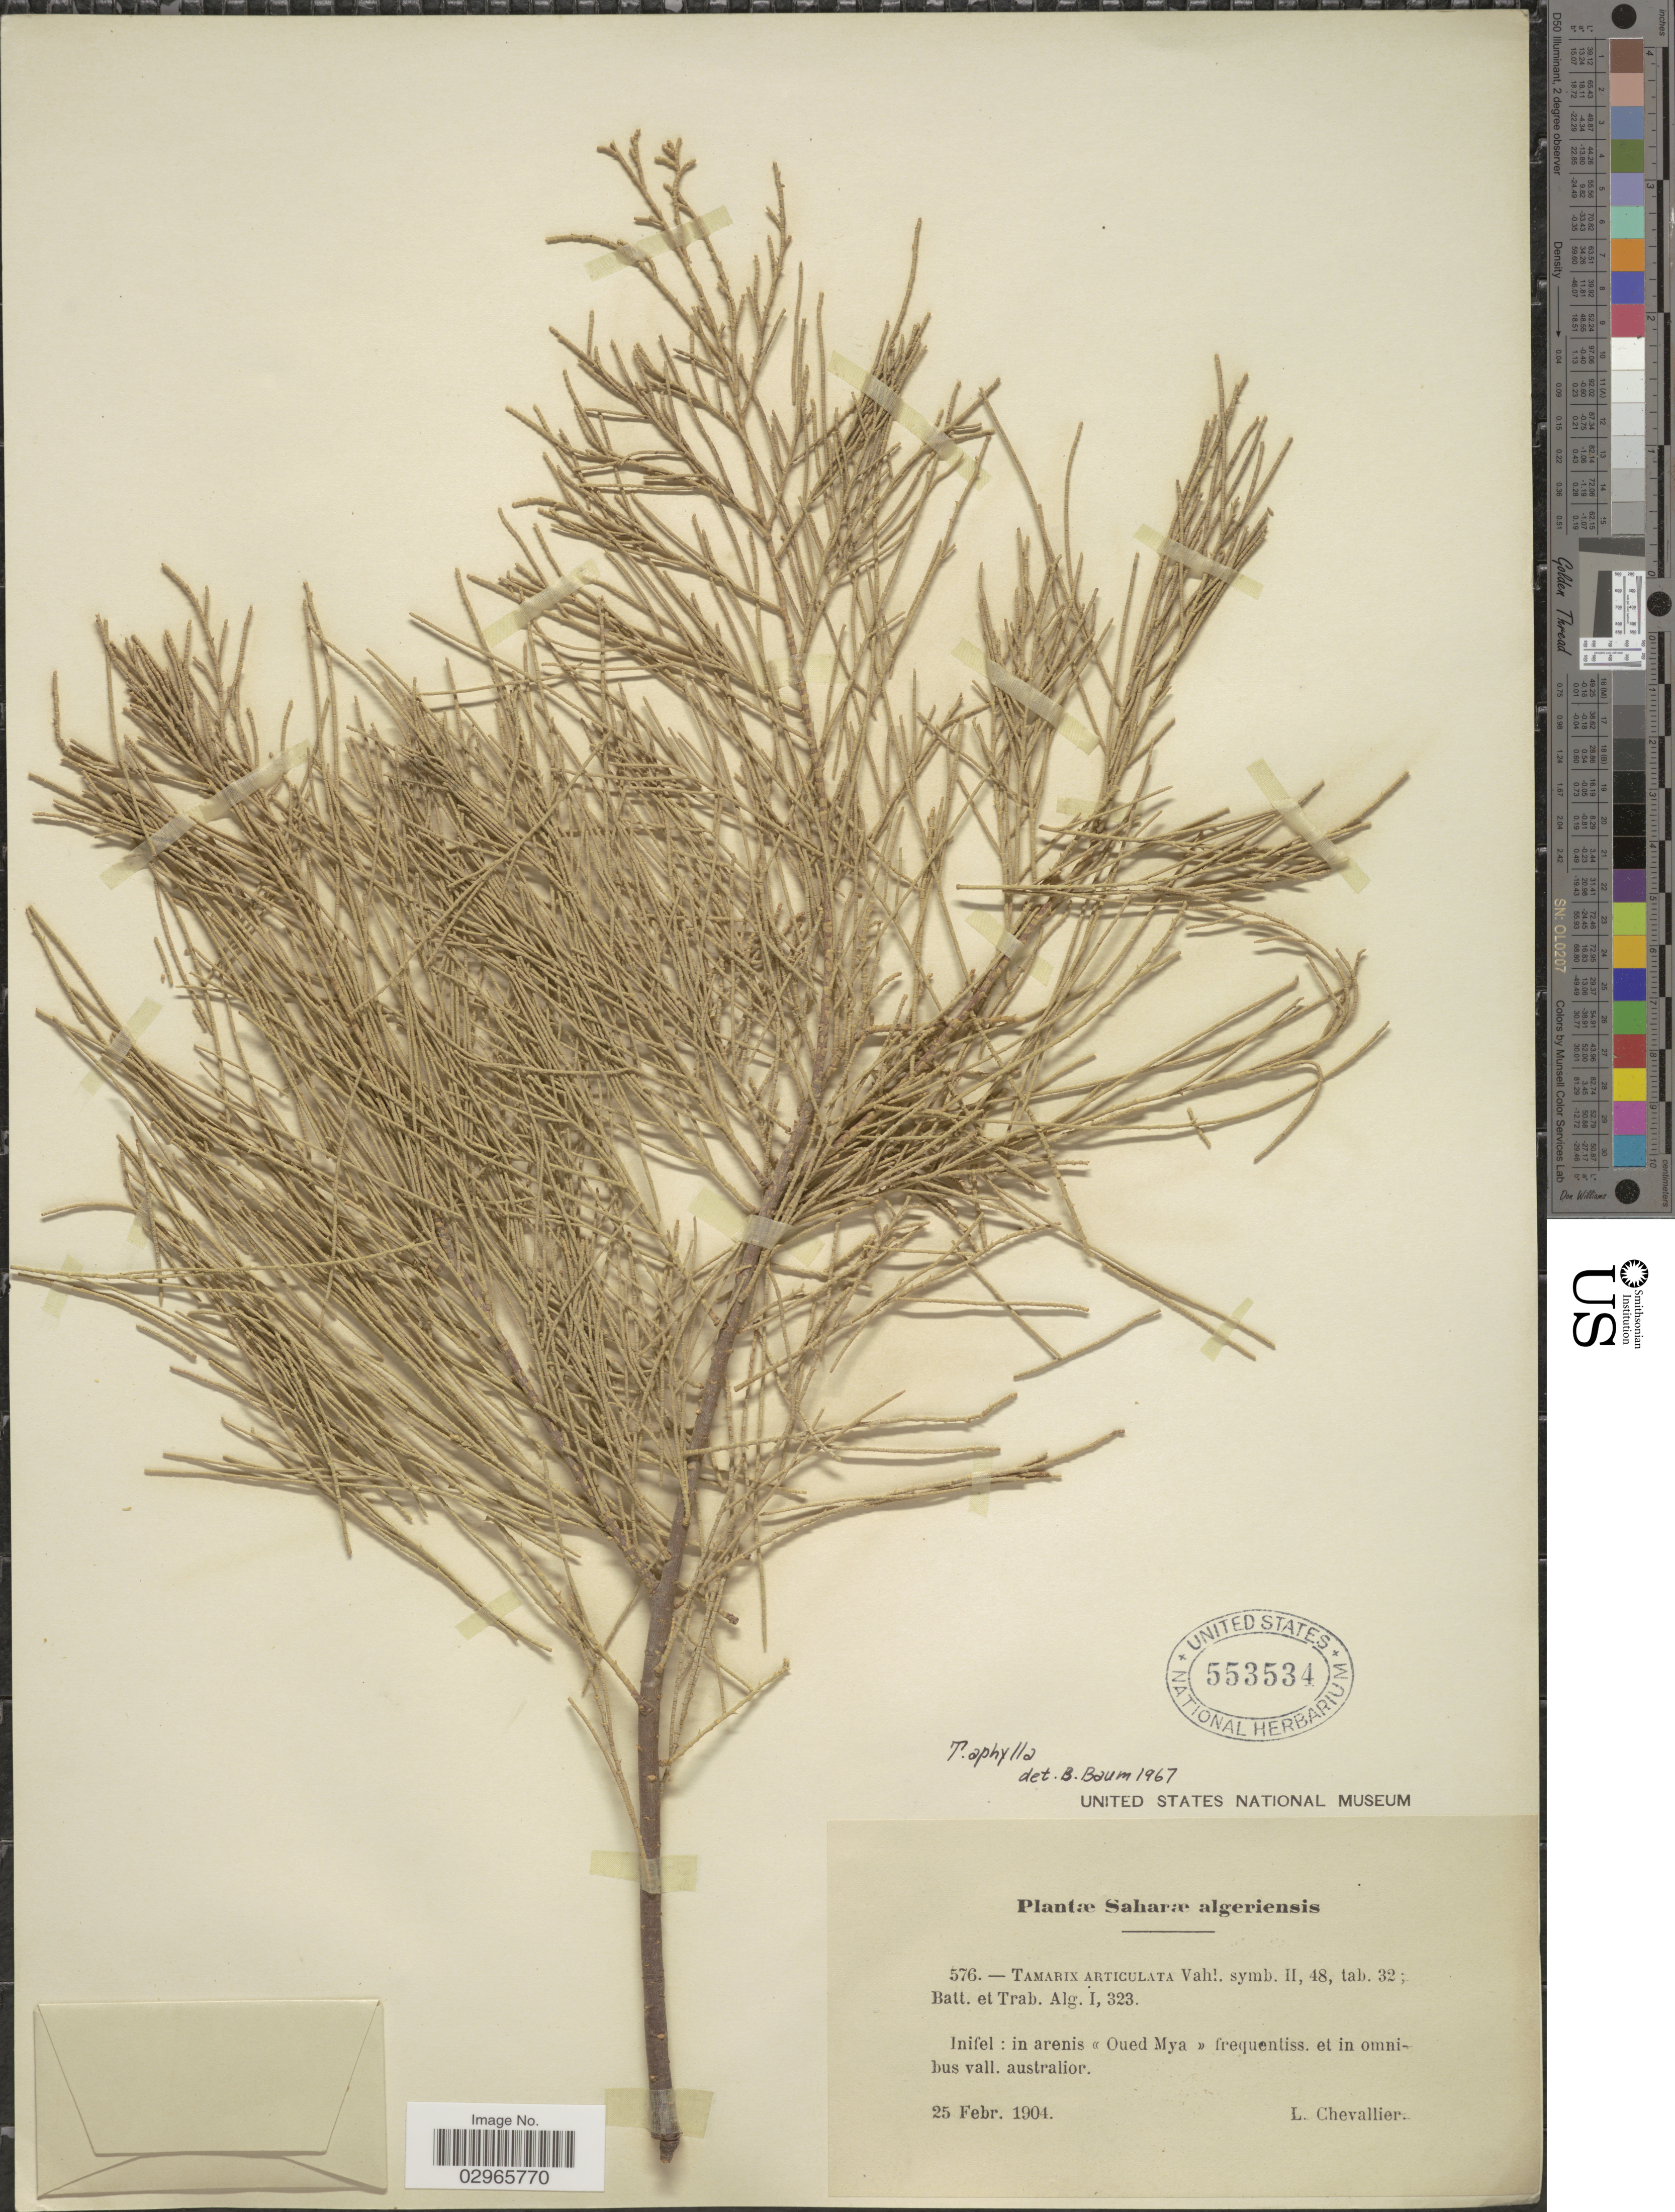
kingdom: Plantae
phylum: Tracheophyta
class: Magnoliopsida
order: Caryophyllales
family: Tamaricaceae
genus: Tamarix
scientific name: Tamarix aphylla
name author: (L.) H. Karst.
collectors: L. Chevallier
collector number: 576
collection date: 1904-02-25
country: Algeria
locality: Saharæ algeriensis. Inifel: in arenis Oued Mya frequentiss. et in omnibus vall. australior.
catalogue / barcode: US 553534